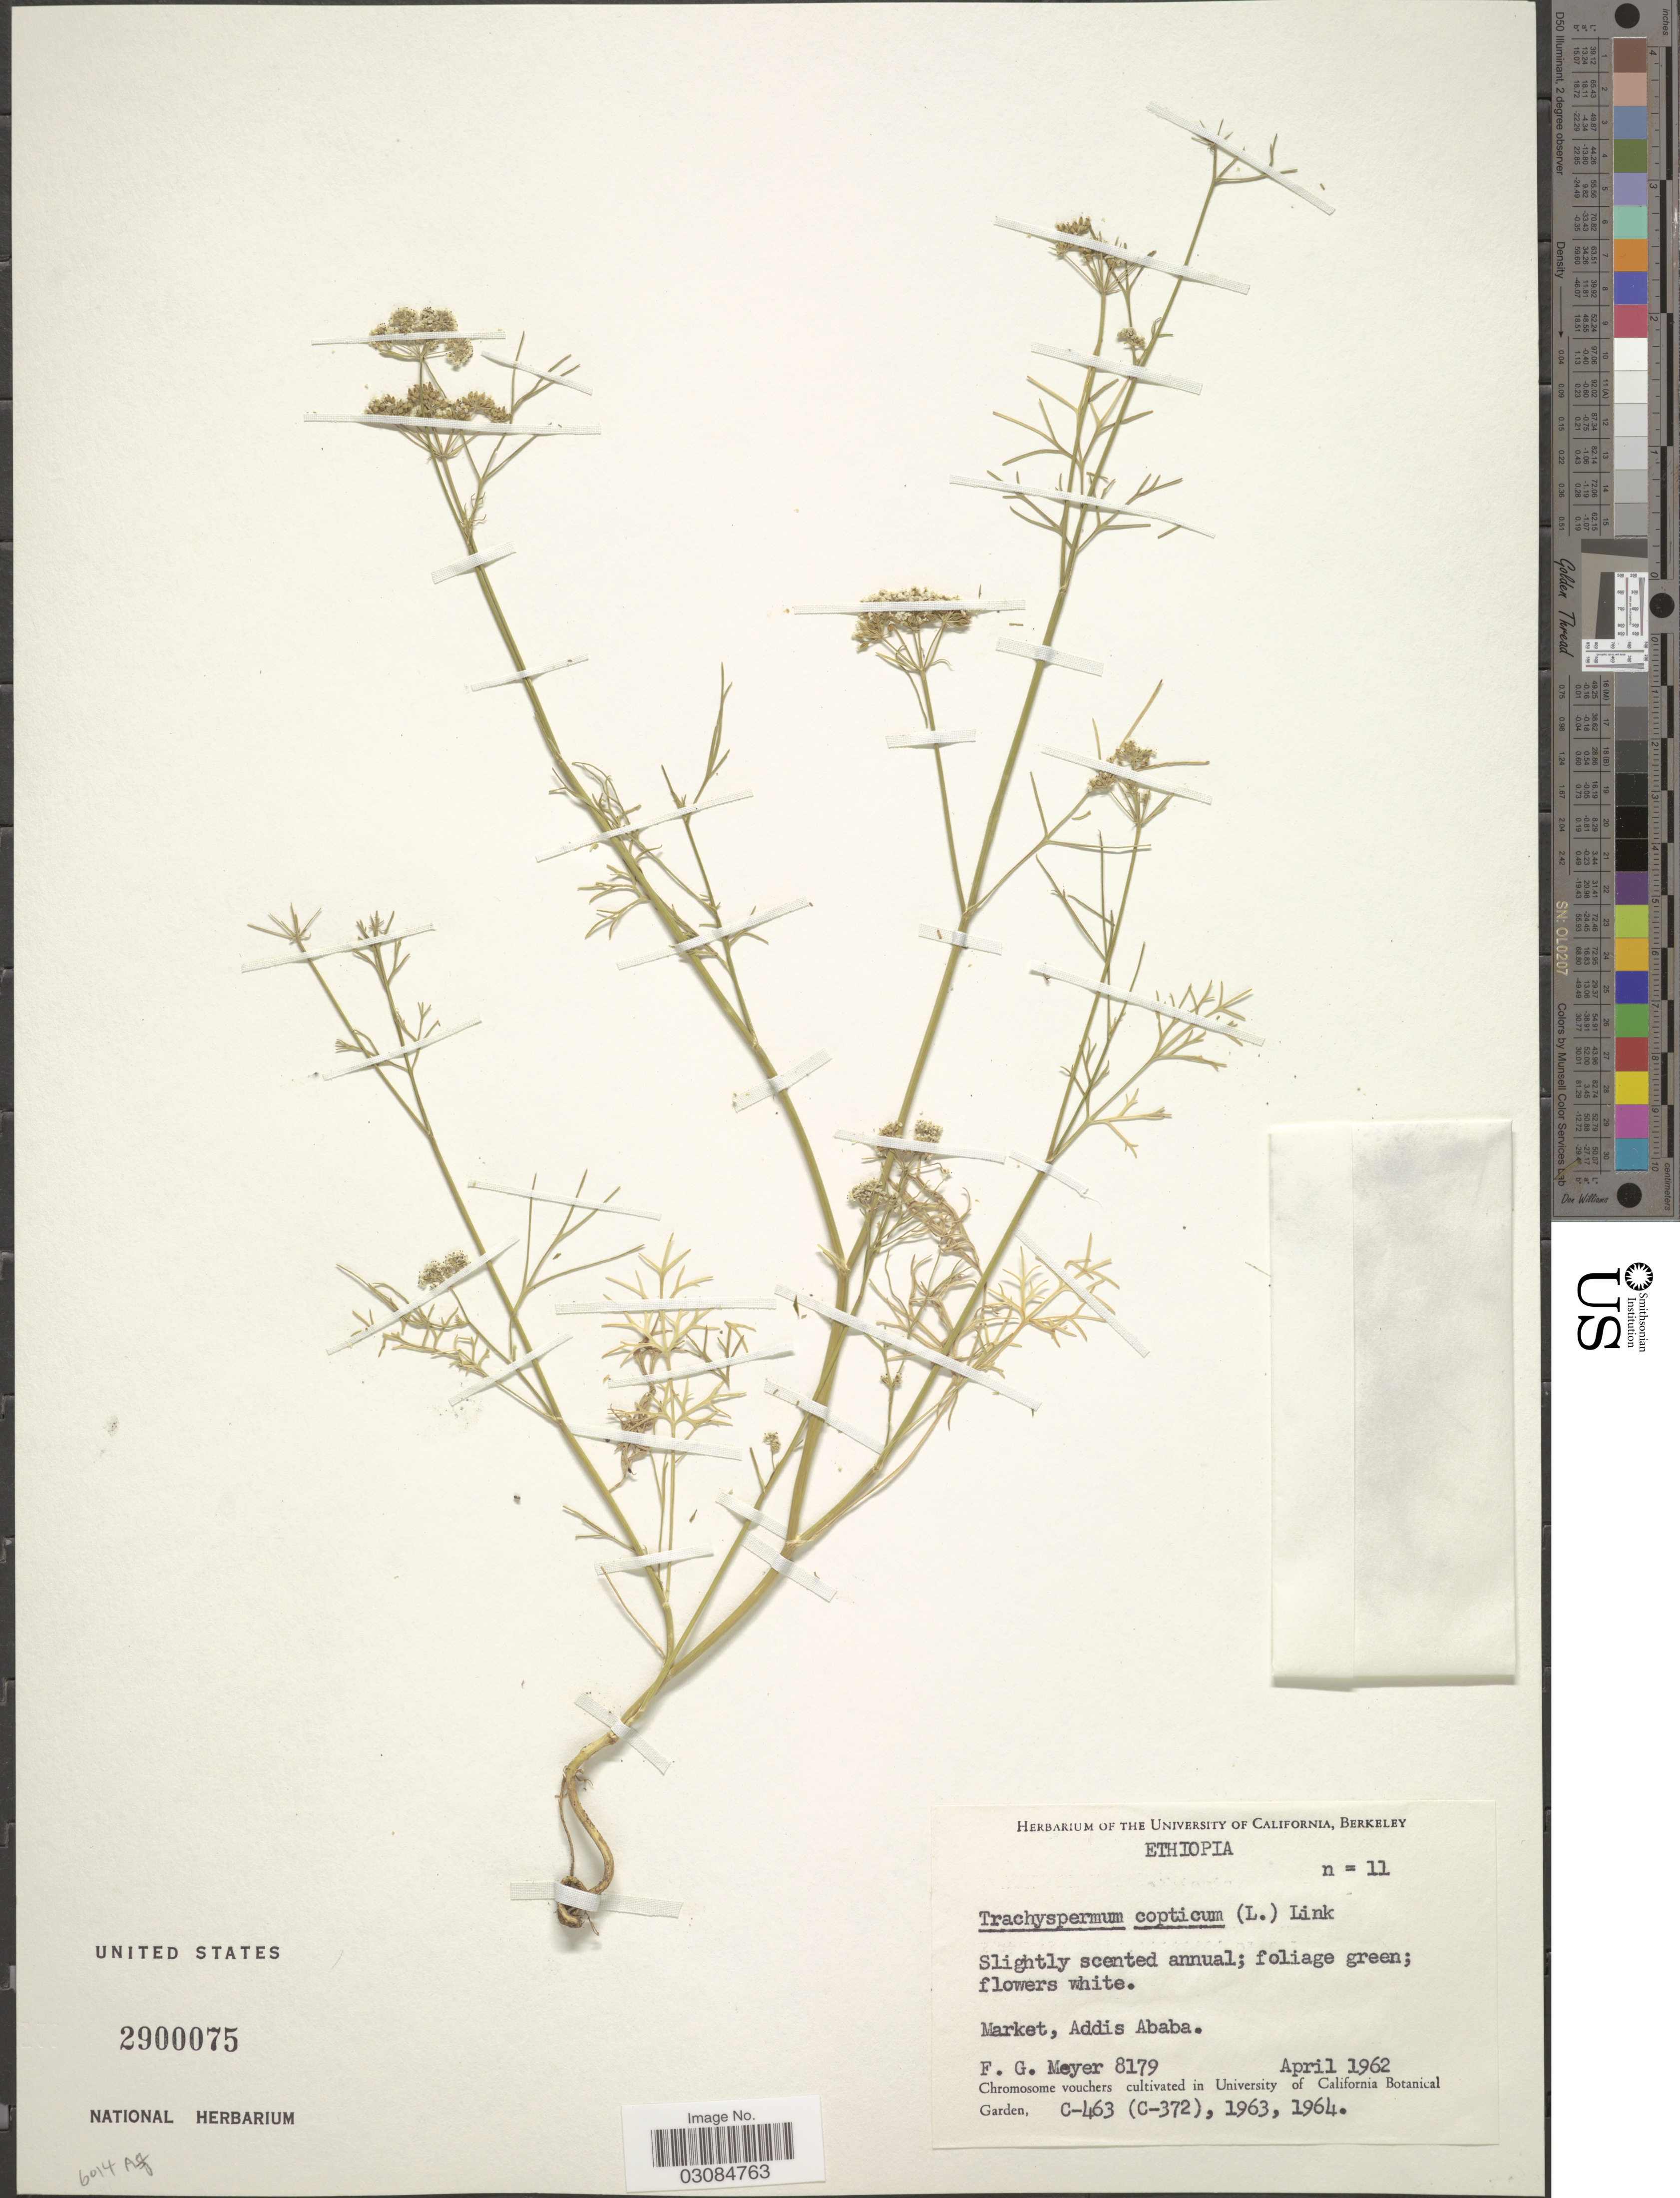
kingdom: Plantae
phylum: Tracheophyta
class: Magnoliopsida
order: Apiales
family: Apiaceae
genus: Trachyspermum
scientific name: Trachyspermum copticum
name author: (L.) Link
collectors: F. G. Meyer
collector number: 8179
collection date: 1962-04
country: Ethiopia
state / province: Addis Ababa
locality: Market.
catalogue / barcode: US 2900075